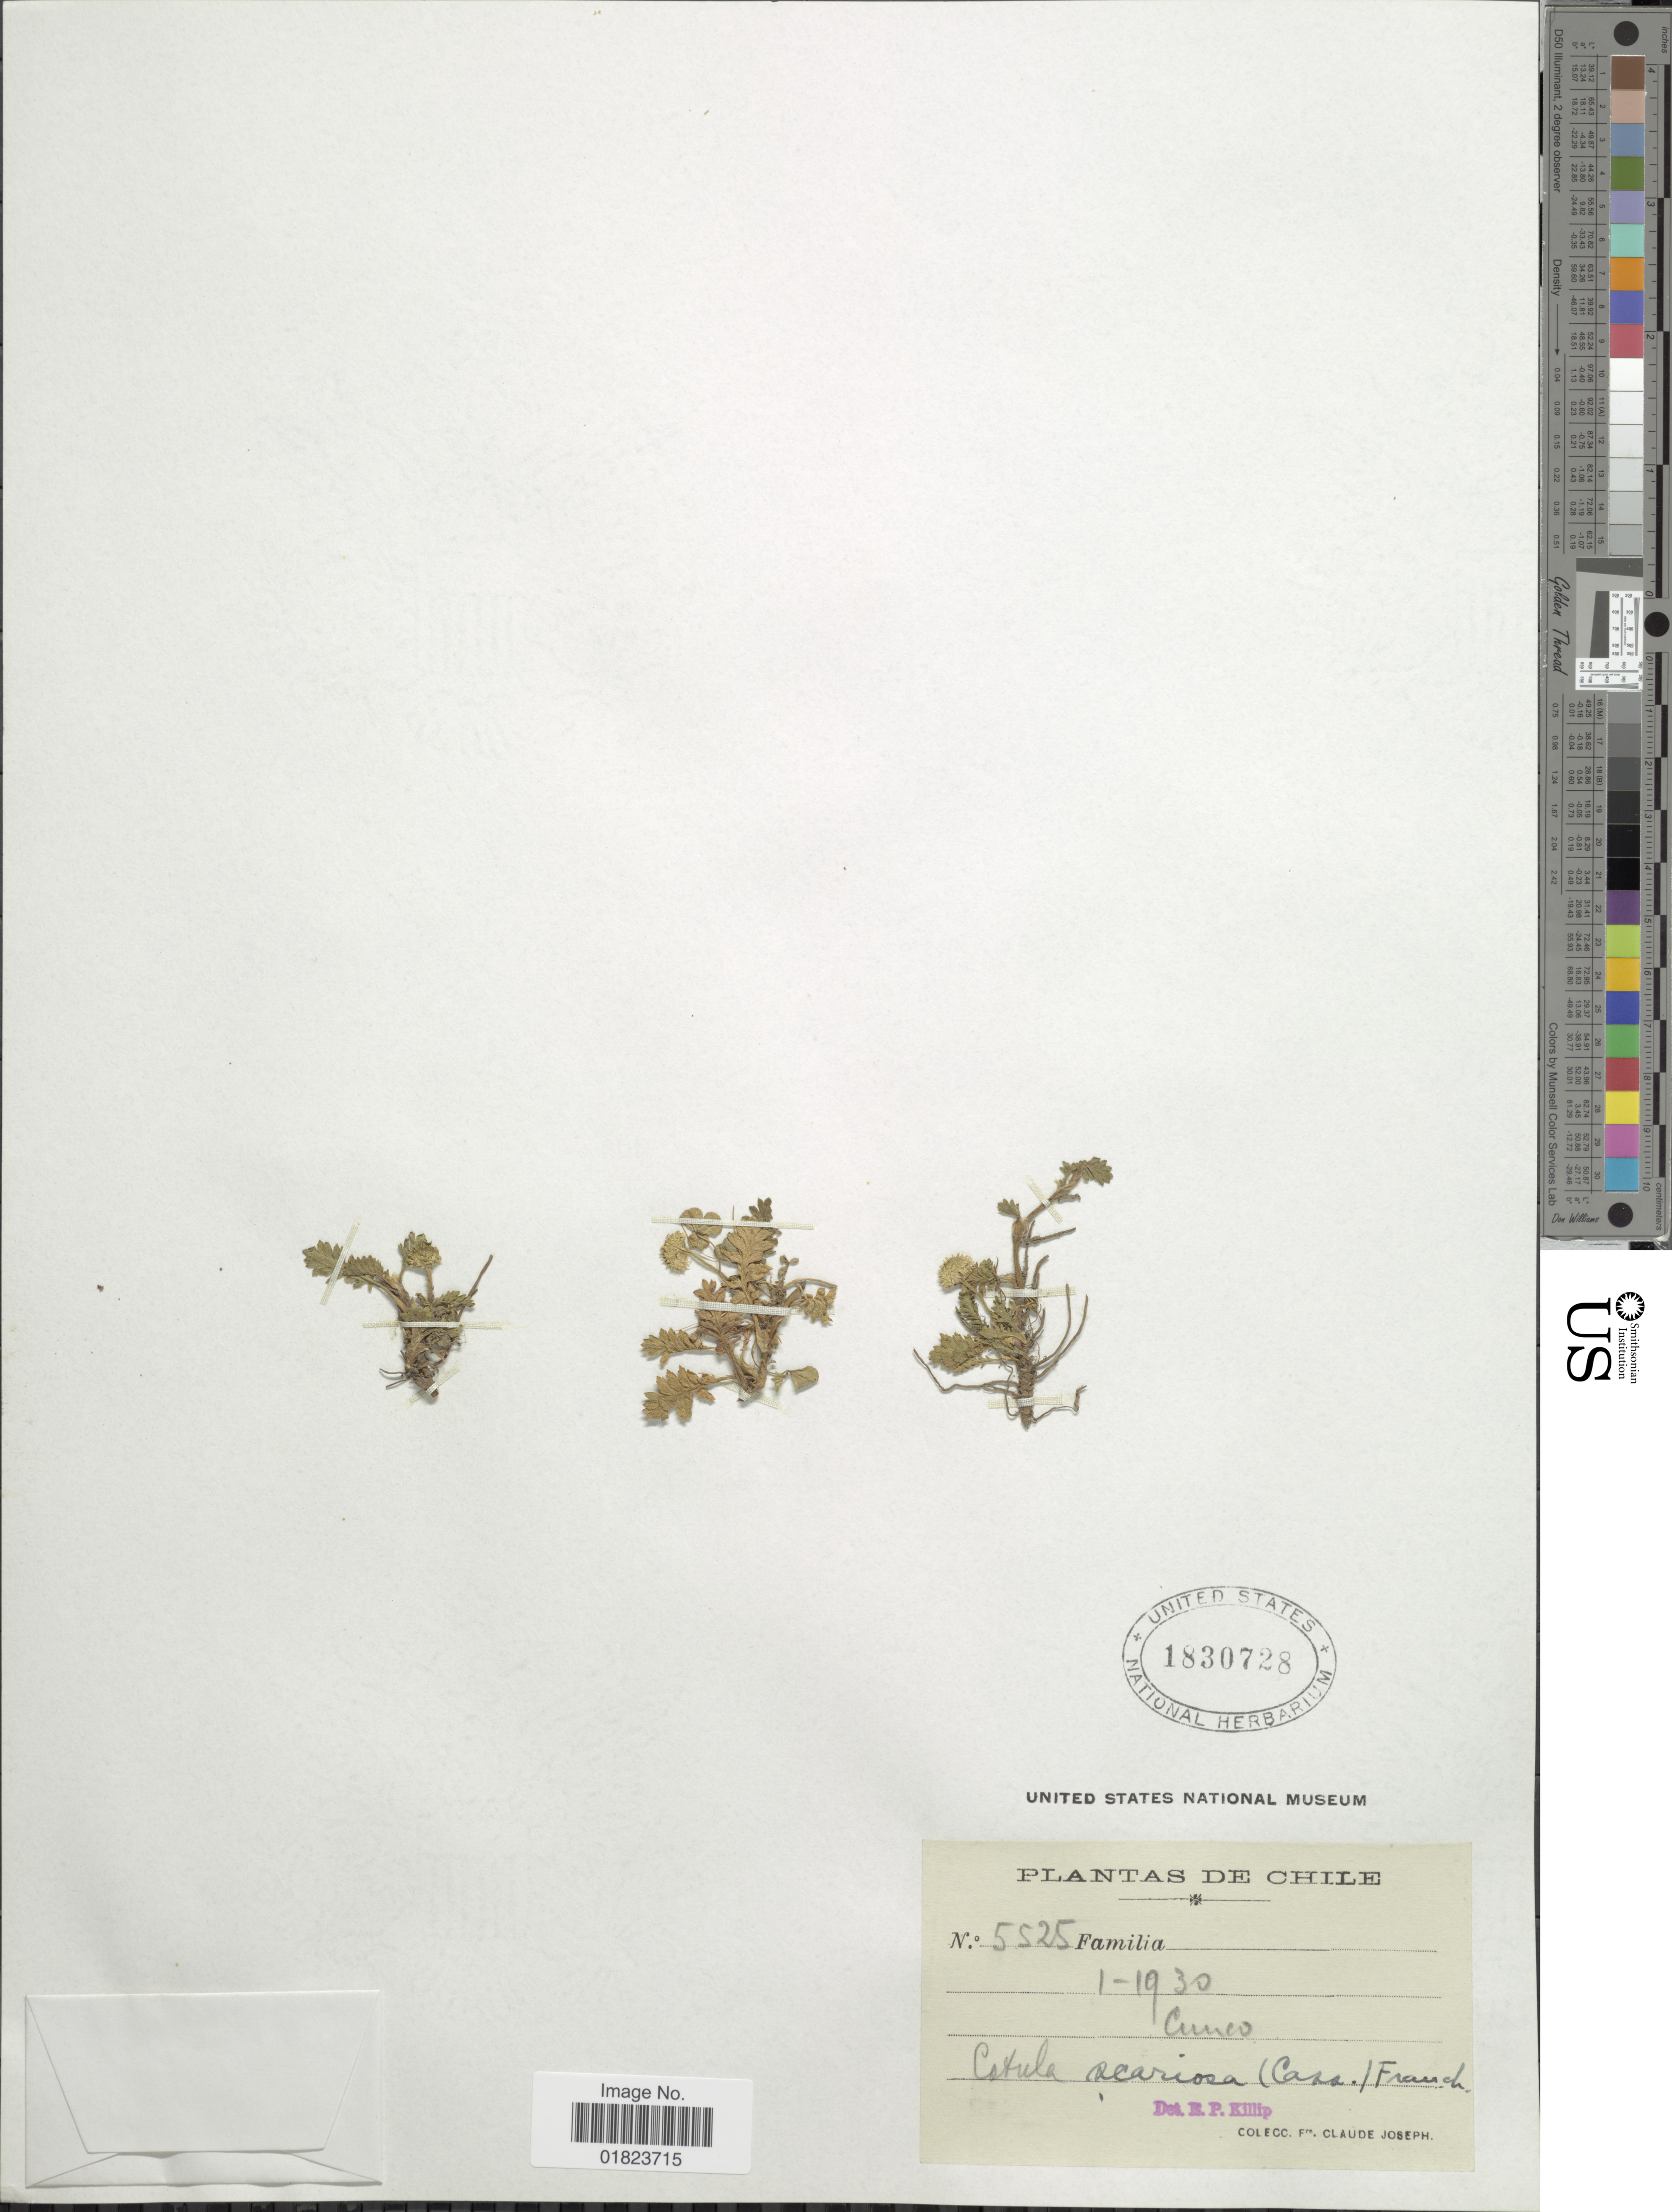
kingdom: Plantae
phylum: Tracheophyta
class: Magnoliopsida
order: Asterales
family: Asteraceae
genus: Cotula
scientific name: Cotula scariosa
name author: (Cass.) Franch.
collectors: Bro. Claude-Joseph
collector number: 5525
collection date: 1930-01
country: Chile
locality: Cunco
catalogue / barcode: US 1830728